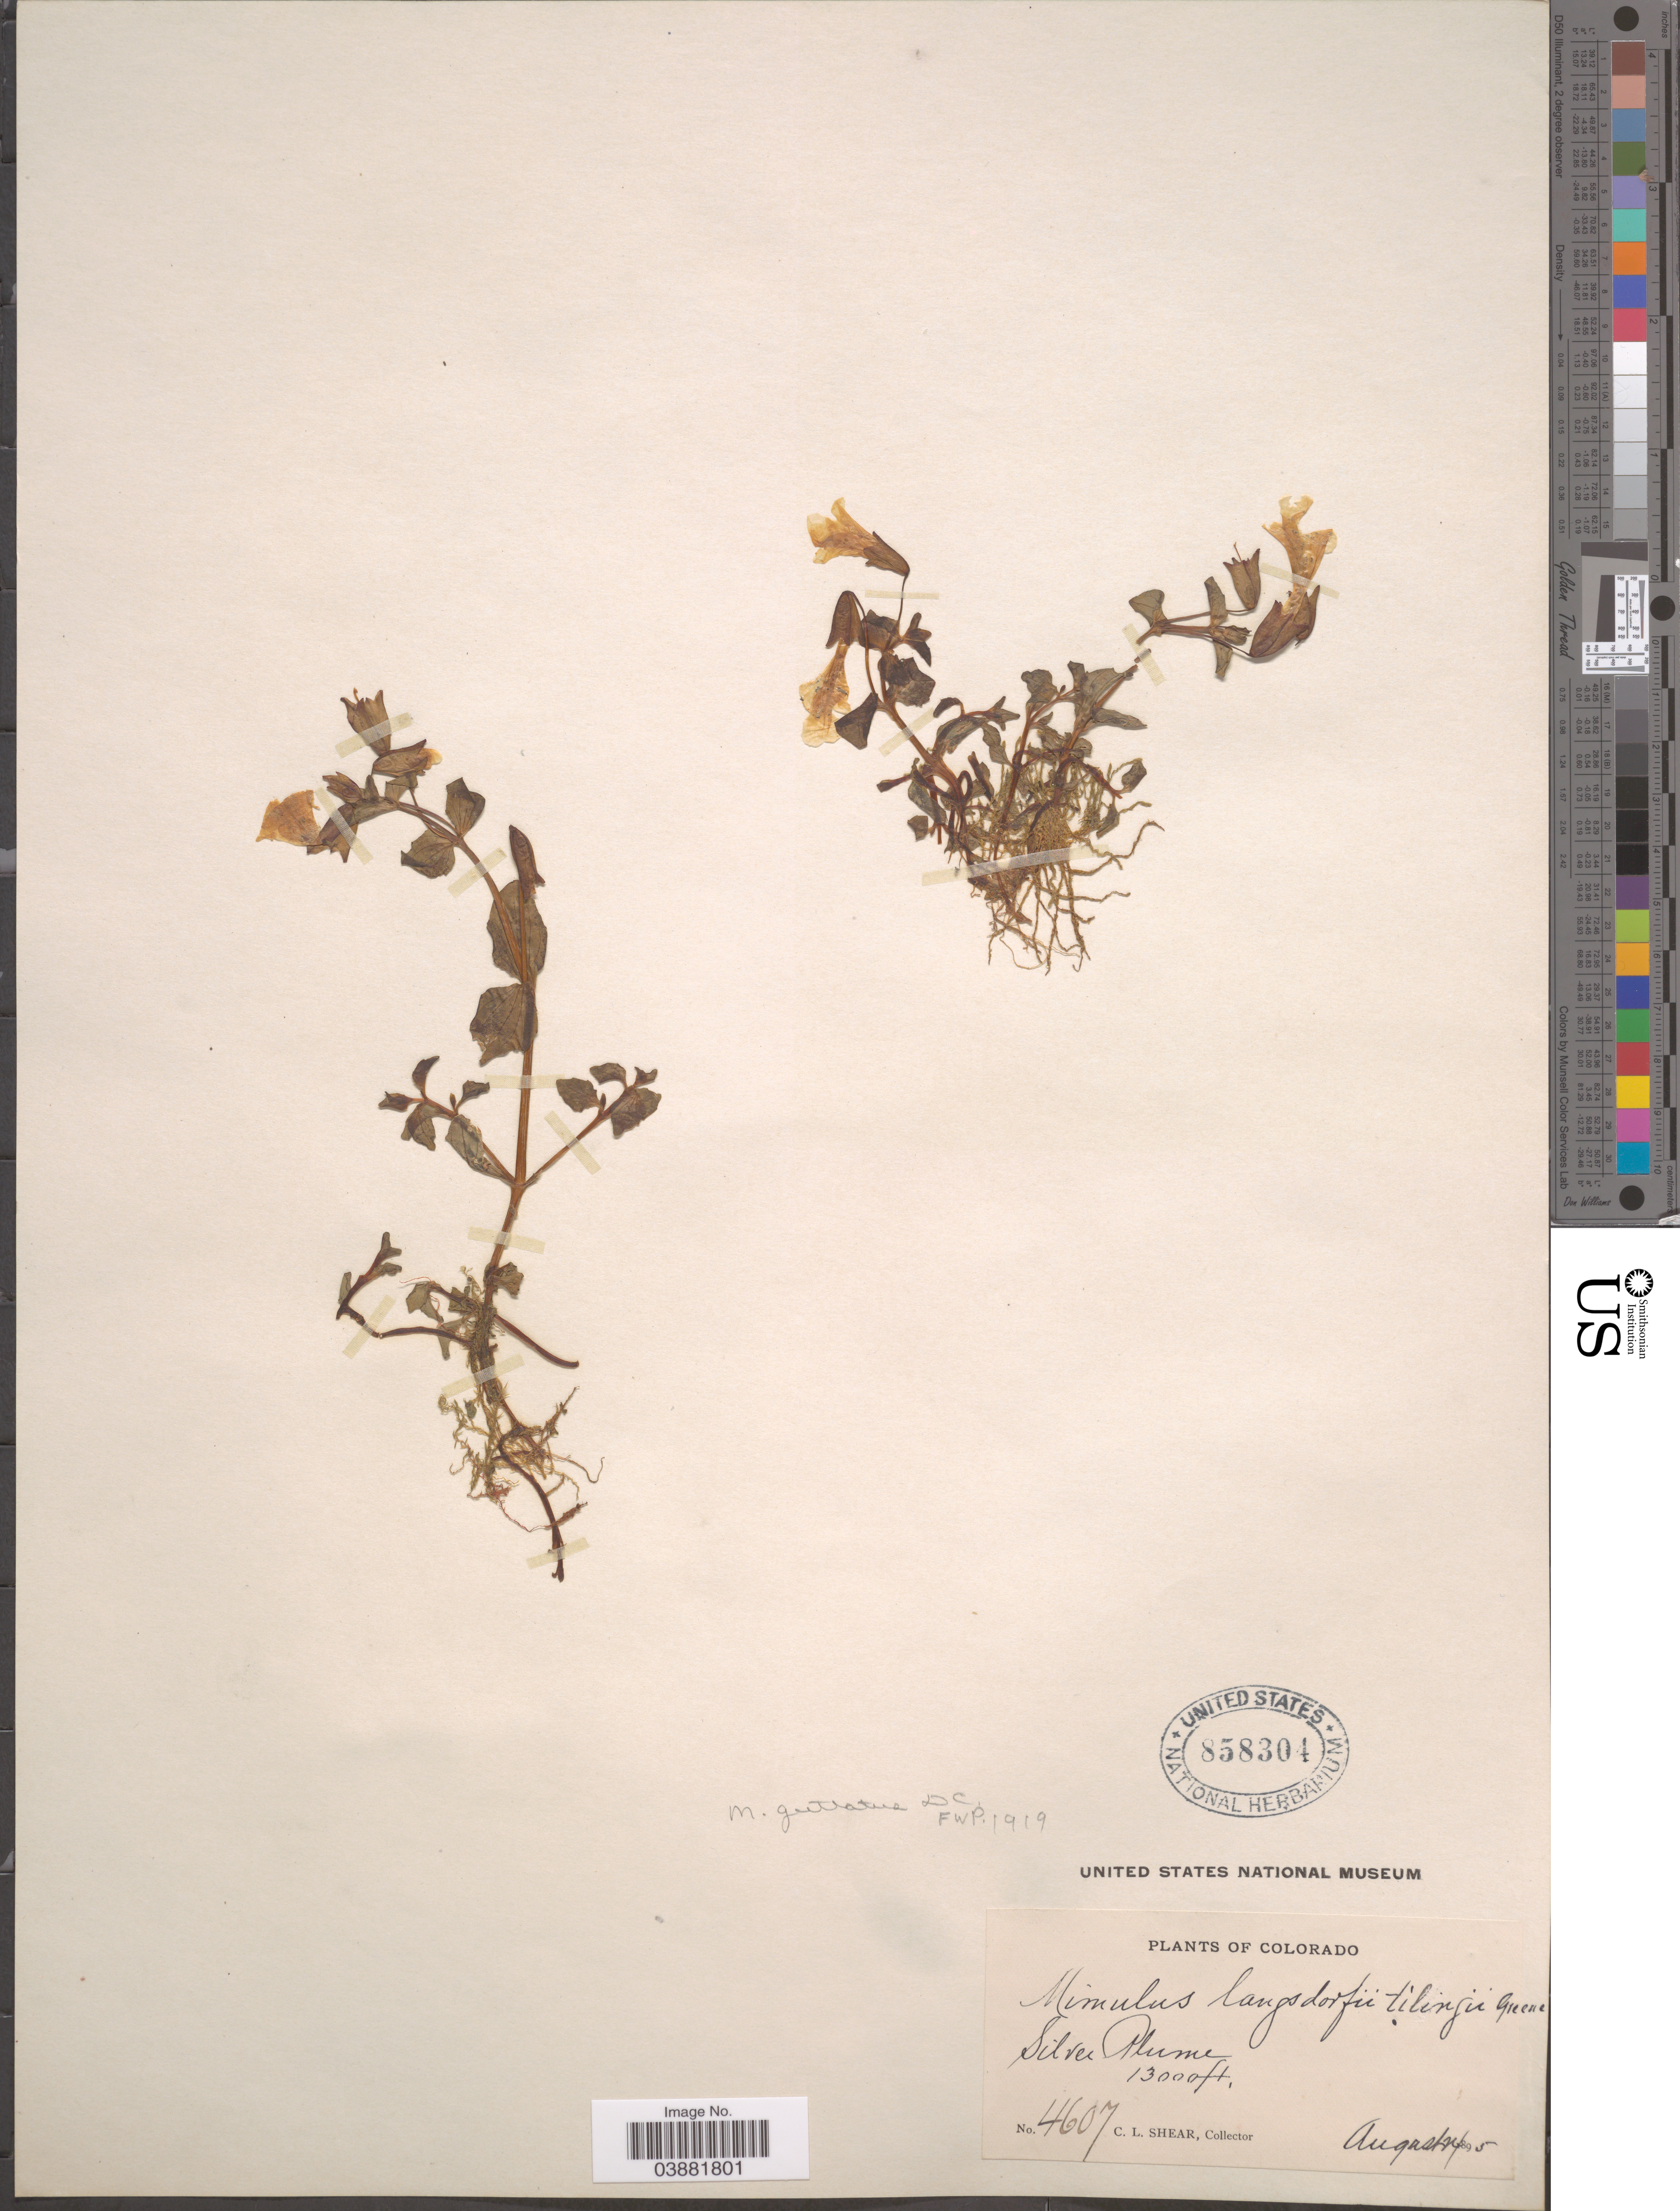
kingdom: Plantae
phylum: Tracheophyta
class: Magnoliopsida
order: Lamiales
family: Phrymaceae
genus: Mimulus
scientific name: Mimulus guttatus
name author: DC.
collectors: C. L. Shear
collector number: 4607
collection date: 1895-08-24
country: United States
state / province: Colorado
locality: Silver Plume.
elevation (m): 3962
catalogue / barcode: US 858304